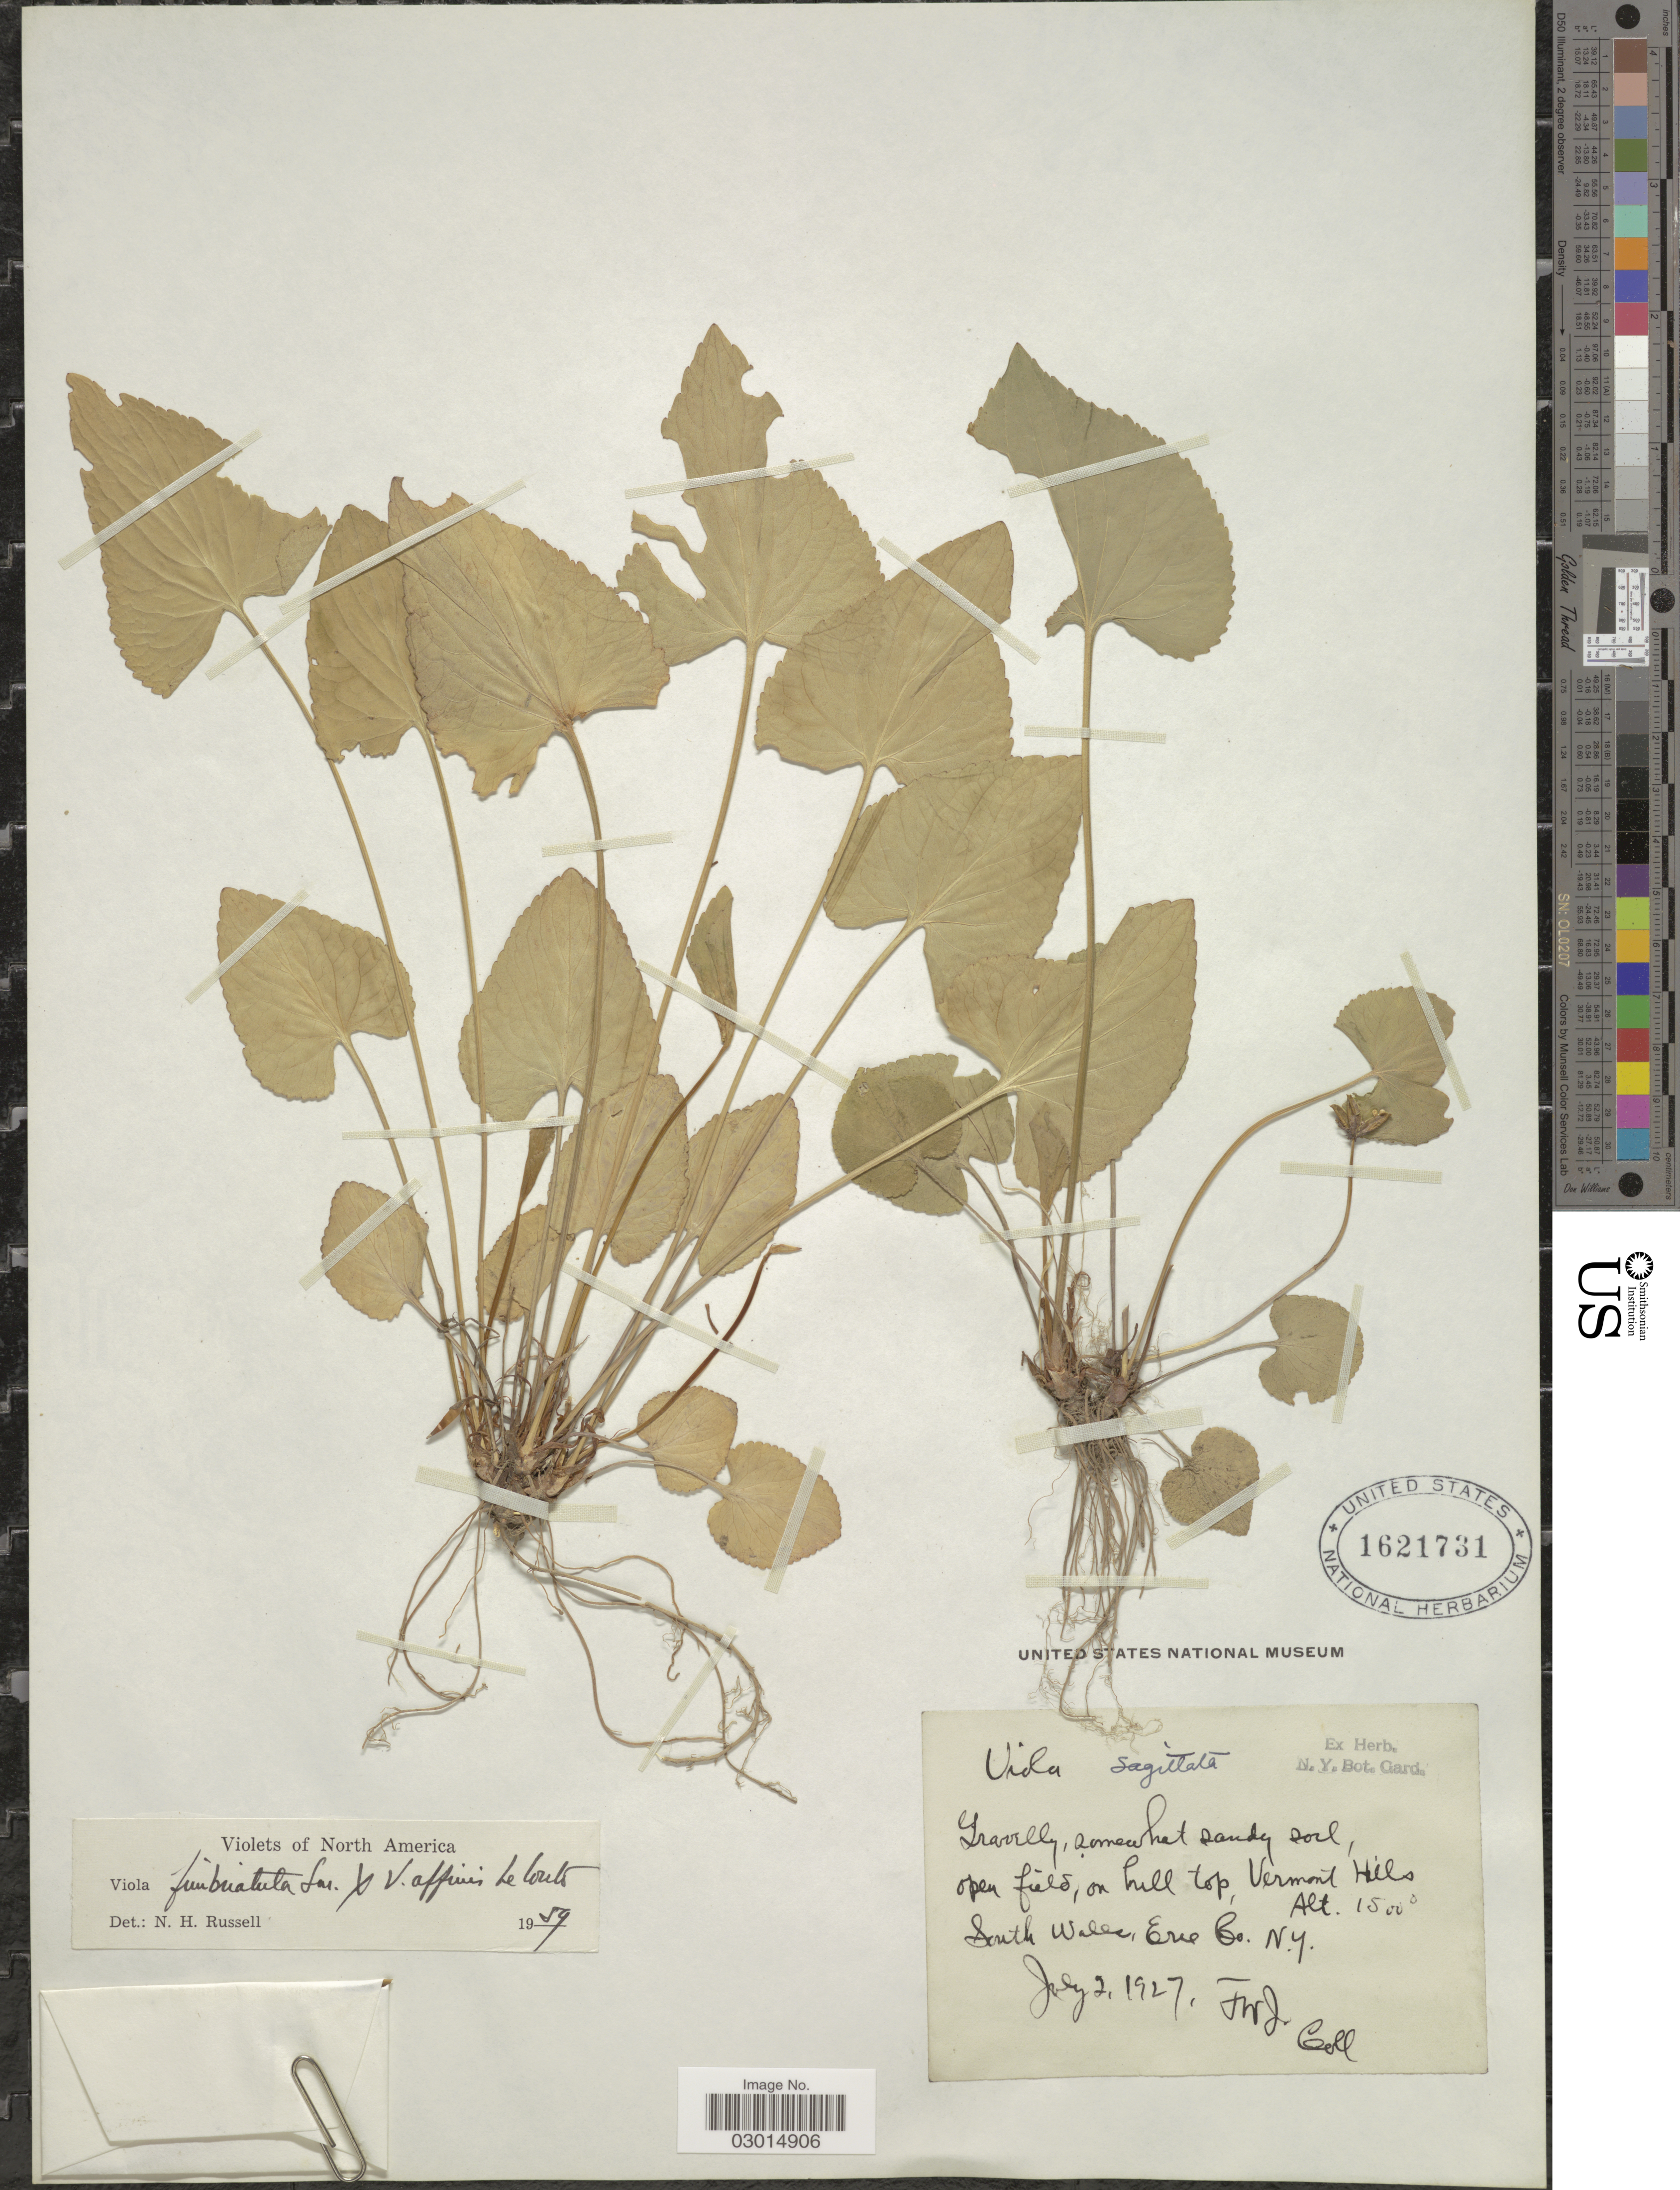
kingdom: Plantae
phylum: Tracheophyta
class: Magnoliopsida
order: Malpighiales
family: Violaceae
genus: Viola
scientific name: Viola fimbriatula x V. affinis LeConte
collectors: F. W. J.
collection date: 1927-07-02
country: United States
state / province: New York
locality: On hill top, Vermont Hills. South Wales, Erie Co.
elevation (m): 457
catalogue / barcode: US 1621731